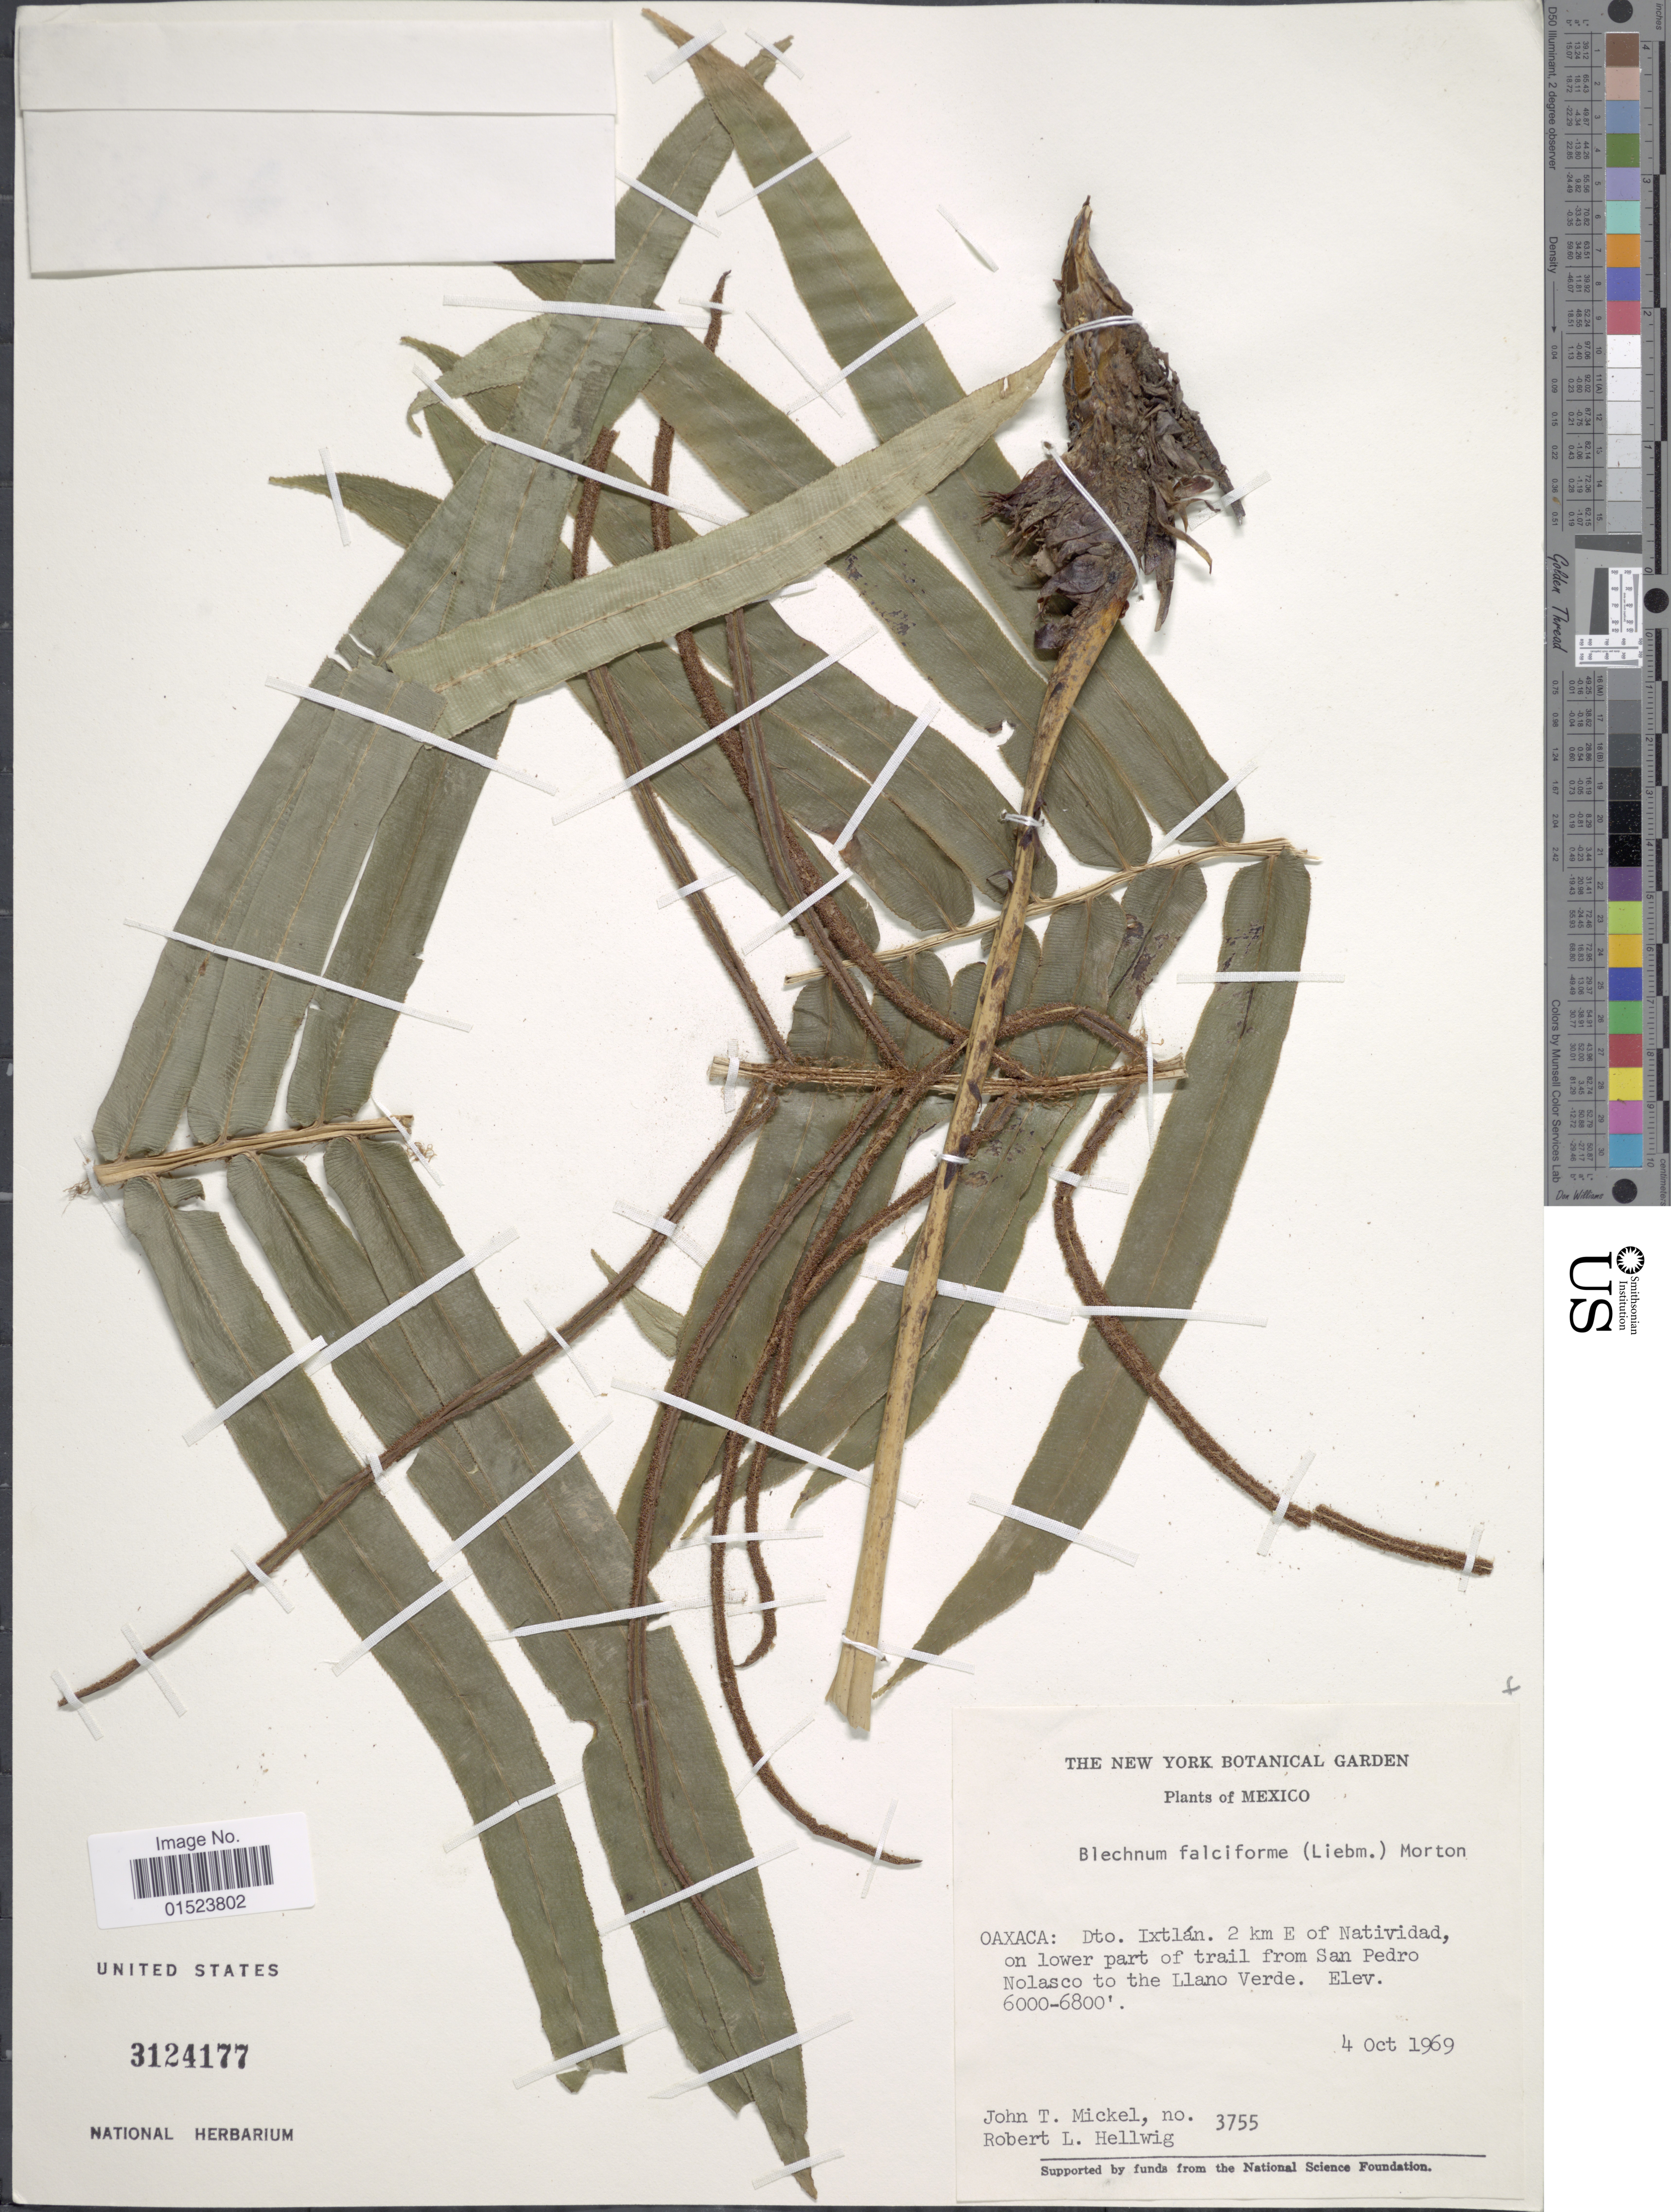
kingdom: Plantae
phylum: Tracheophyta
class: Polypodiopsida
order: Polypodiales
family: Blechnaceae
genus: Blechnum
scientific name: Blechnum falciforme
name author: (Liebm.) C. Chr.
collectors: J. T. Mickel & R. Hellwig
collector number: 3755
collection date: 1969-10-04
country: Mexico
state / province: Oaxaca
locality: Dto. Ixtlán, 2 km E of Natividad. on lower part of trail from San Pedro Nolasco to the Llano Verde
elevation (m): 1829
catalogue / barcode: US 3124177